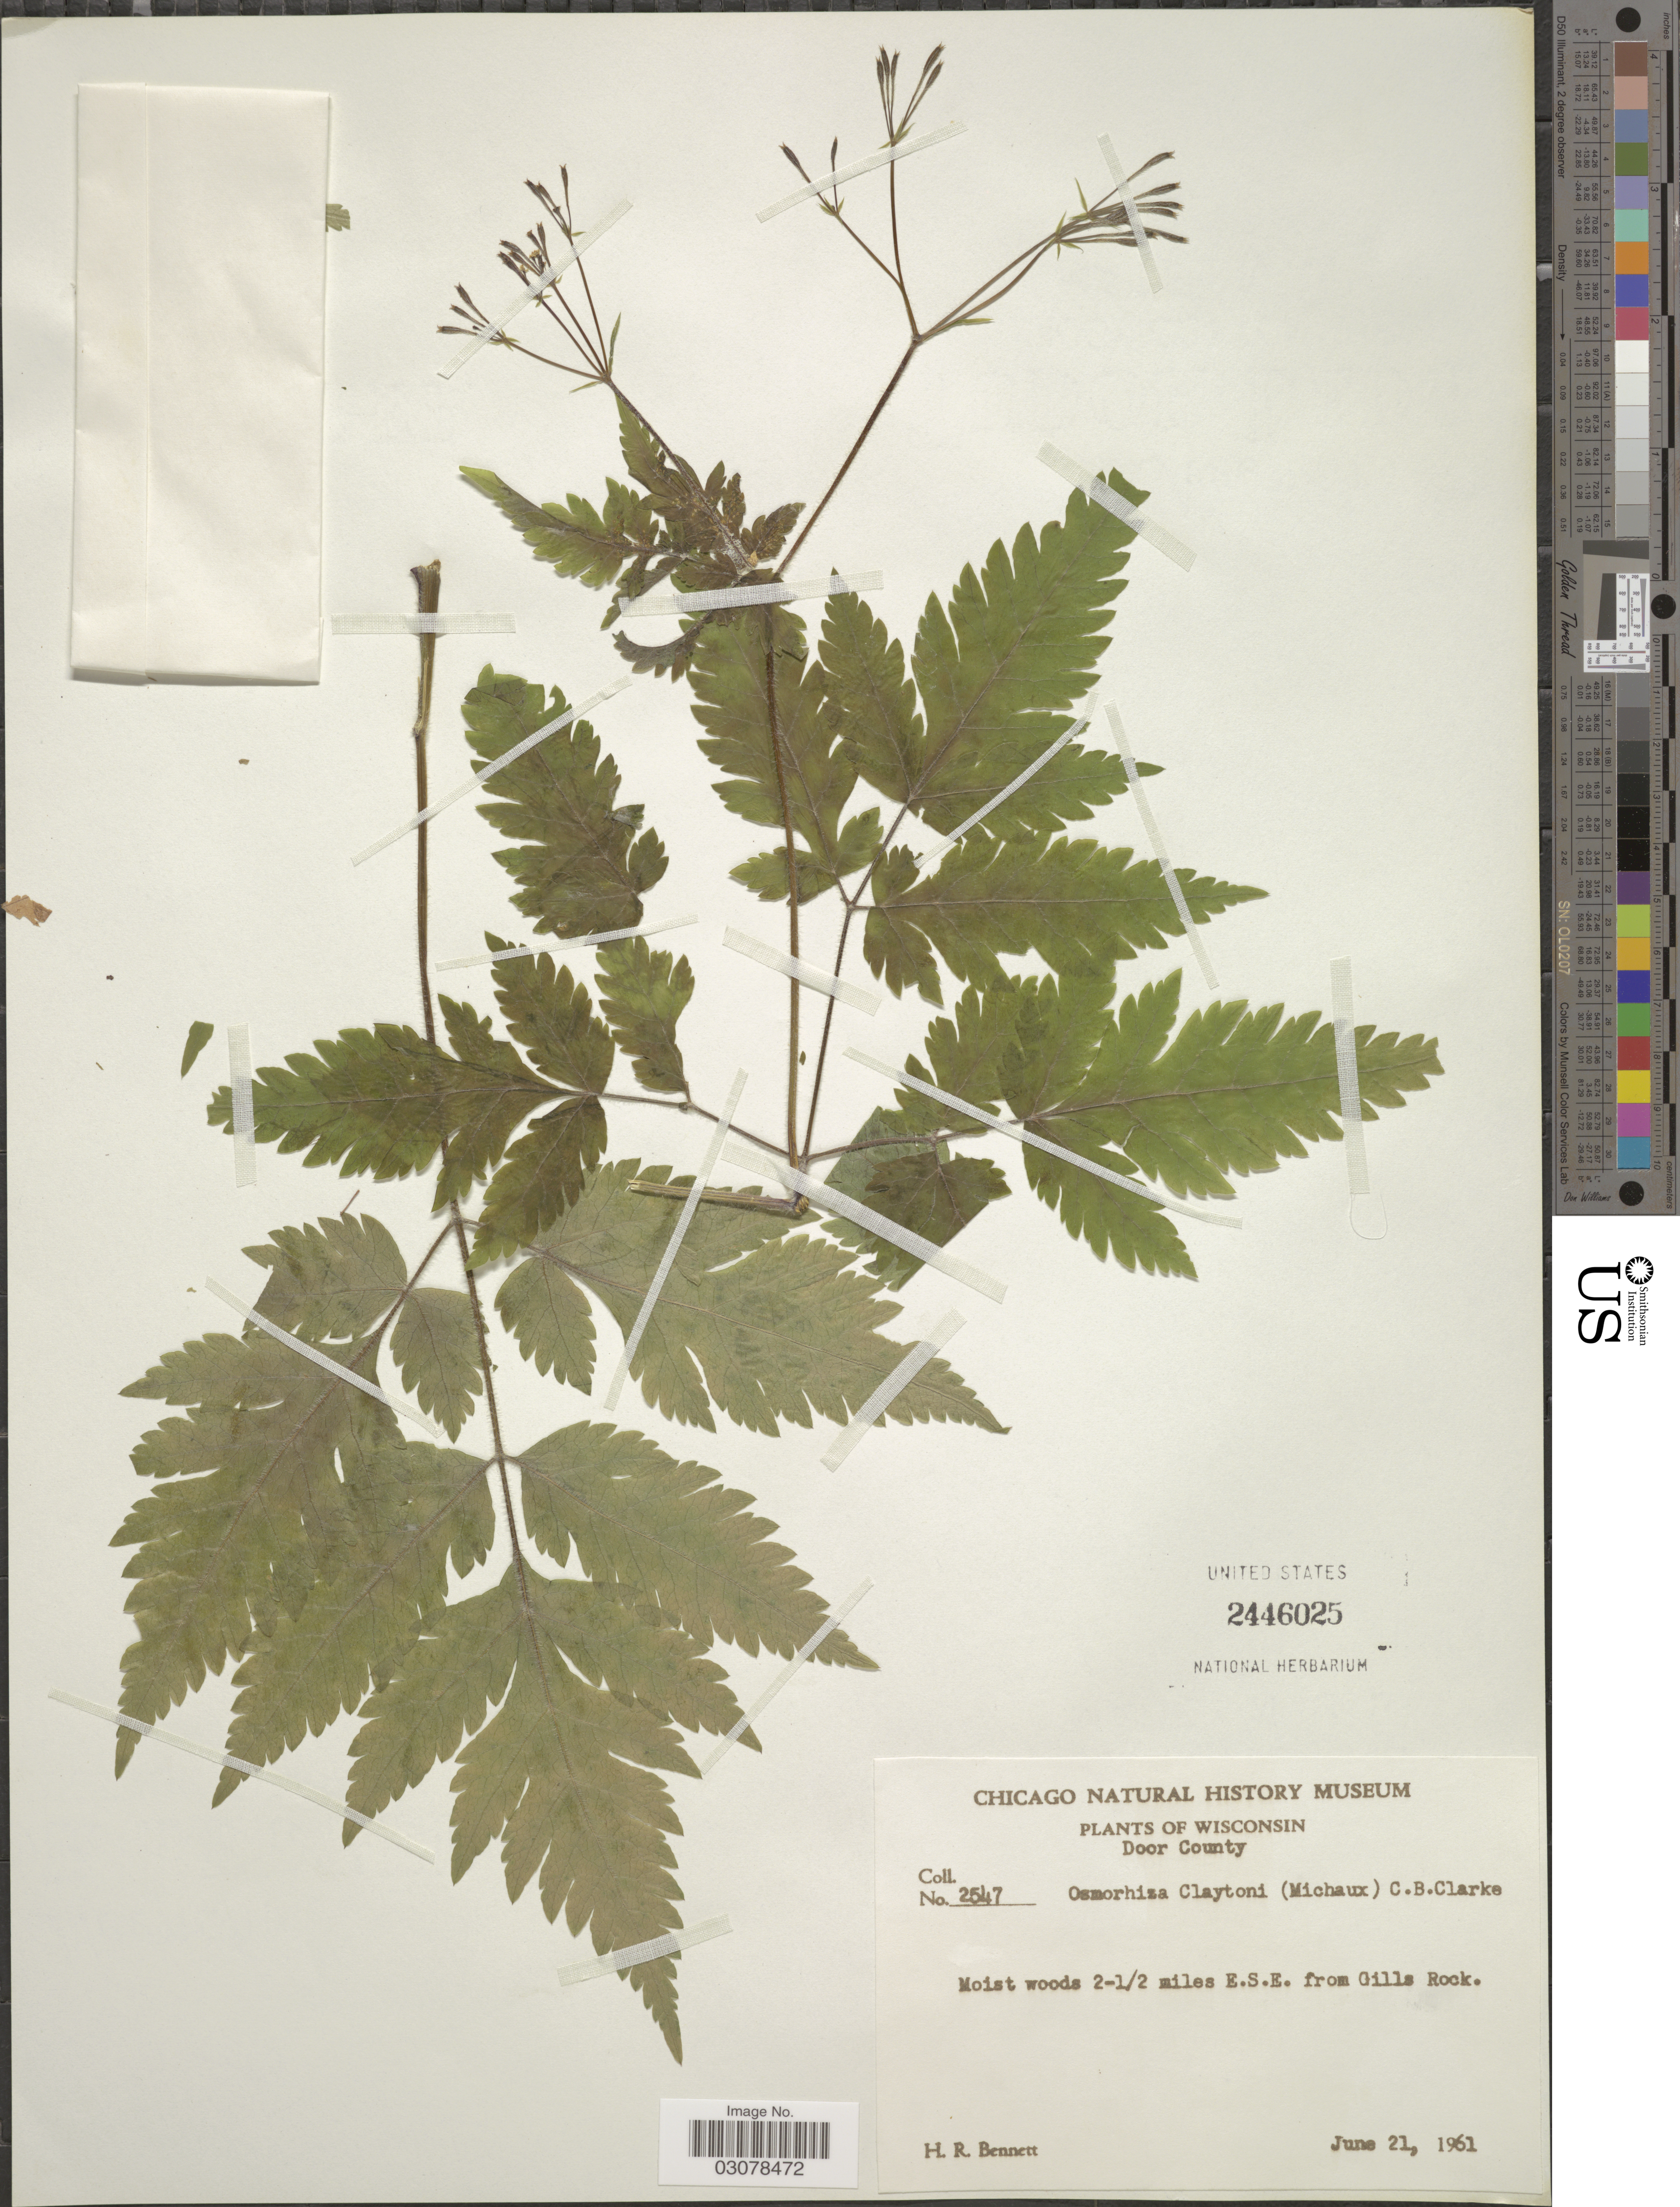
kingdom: Plantae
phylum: Tracheophyta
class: Magnoliopsida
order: Apiales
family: Apiaceae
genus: Osmorhiza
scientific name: Osmorhiza claytonii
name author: (Michx.) C.B. Clarke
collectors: H. R. Bennett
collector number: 2547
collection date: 1961-06-21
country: United States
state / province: Wisconsin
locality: Door County. Moist woods 2-1/. miles E.S.E. from Gills Rock.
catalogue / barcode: US 2446025